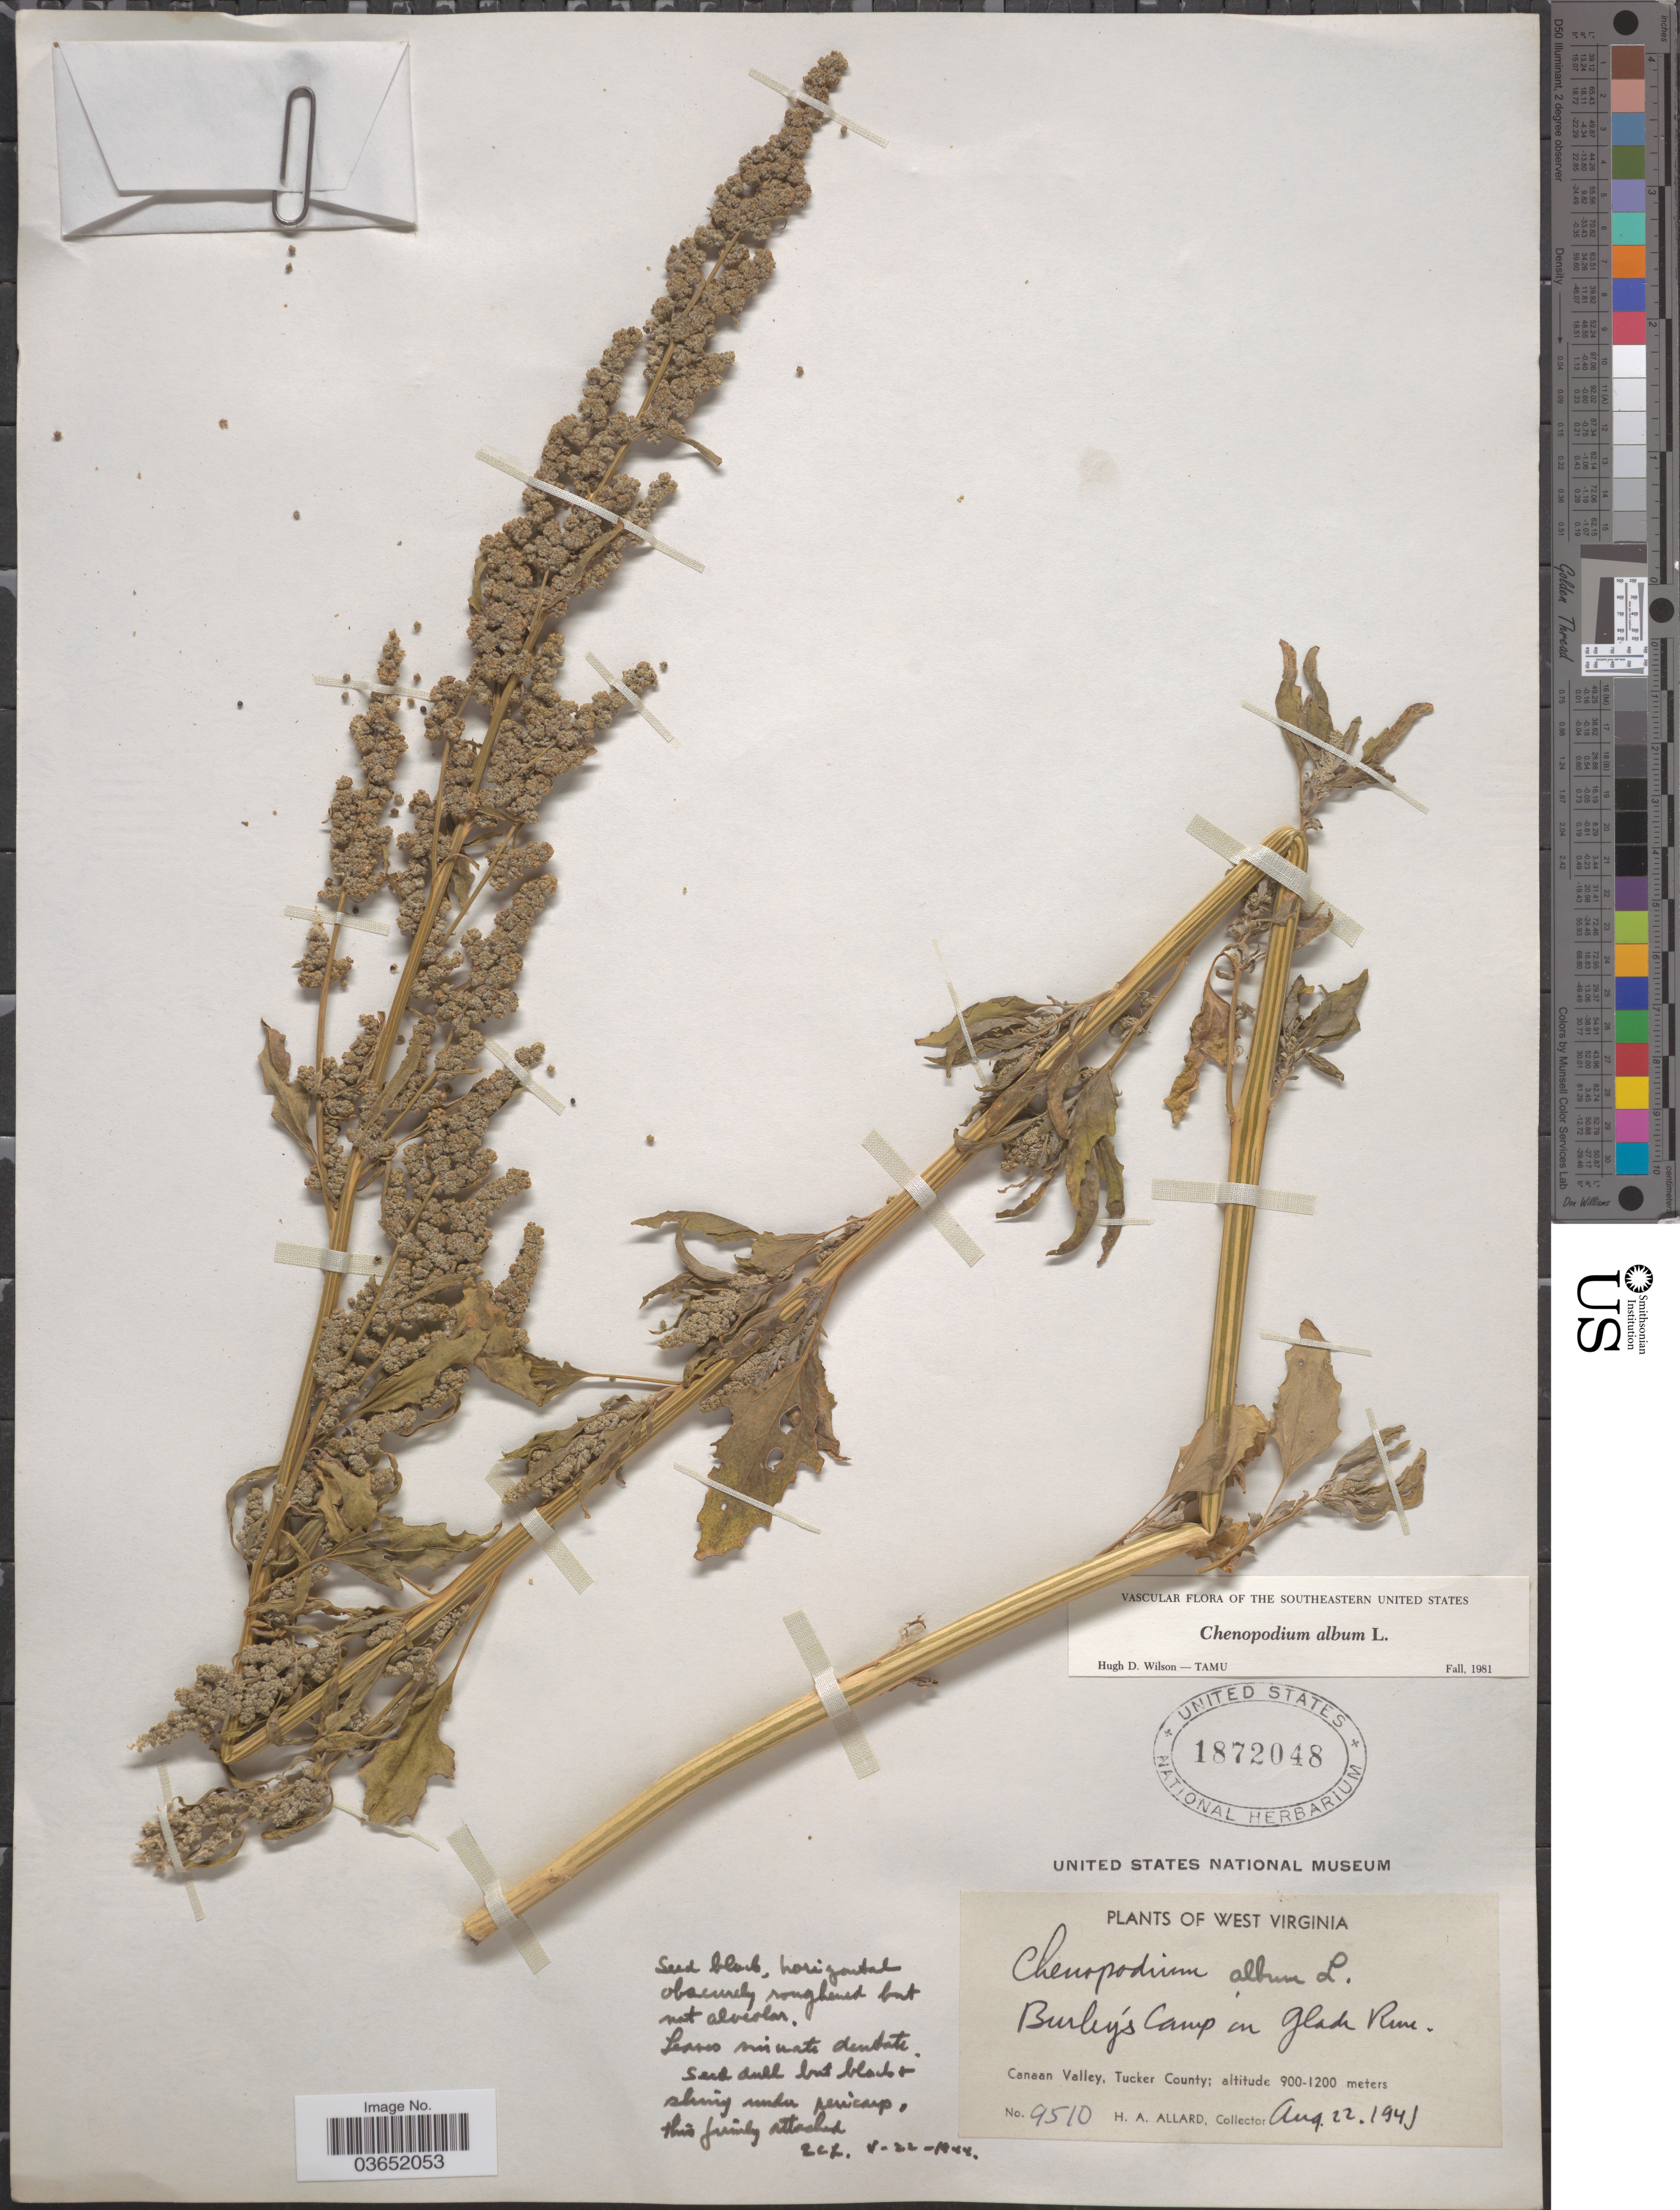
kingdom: Plantae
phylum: Tracheophyta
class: Magnoliopsida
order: Caryophyllales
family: Amaranthaceae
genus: Chenopodium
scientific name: Chenopodium album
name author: L.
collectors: H. A. Allard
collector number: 9510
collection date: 1945-08-22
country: United States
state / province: West Virginia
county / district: Tucker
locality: Burley's Camp in Glade Run. Canaan Valley, Tucker County.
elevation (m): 900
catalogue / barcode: US 1872048